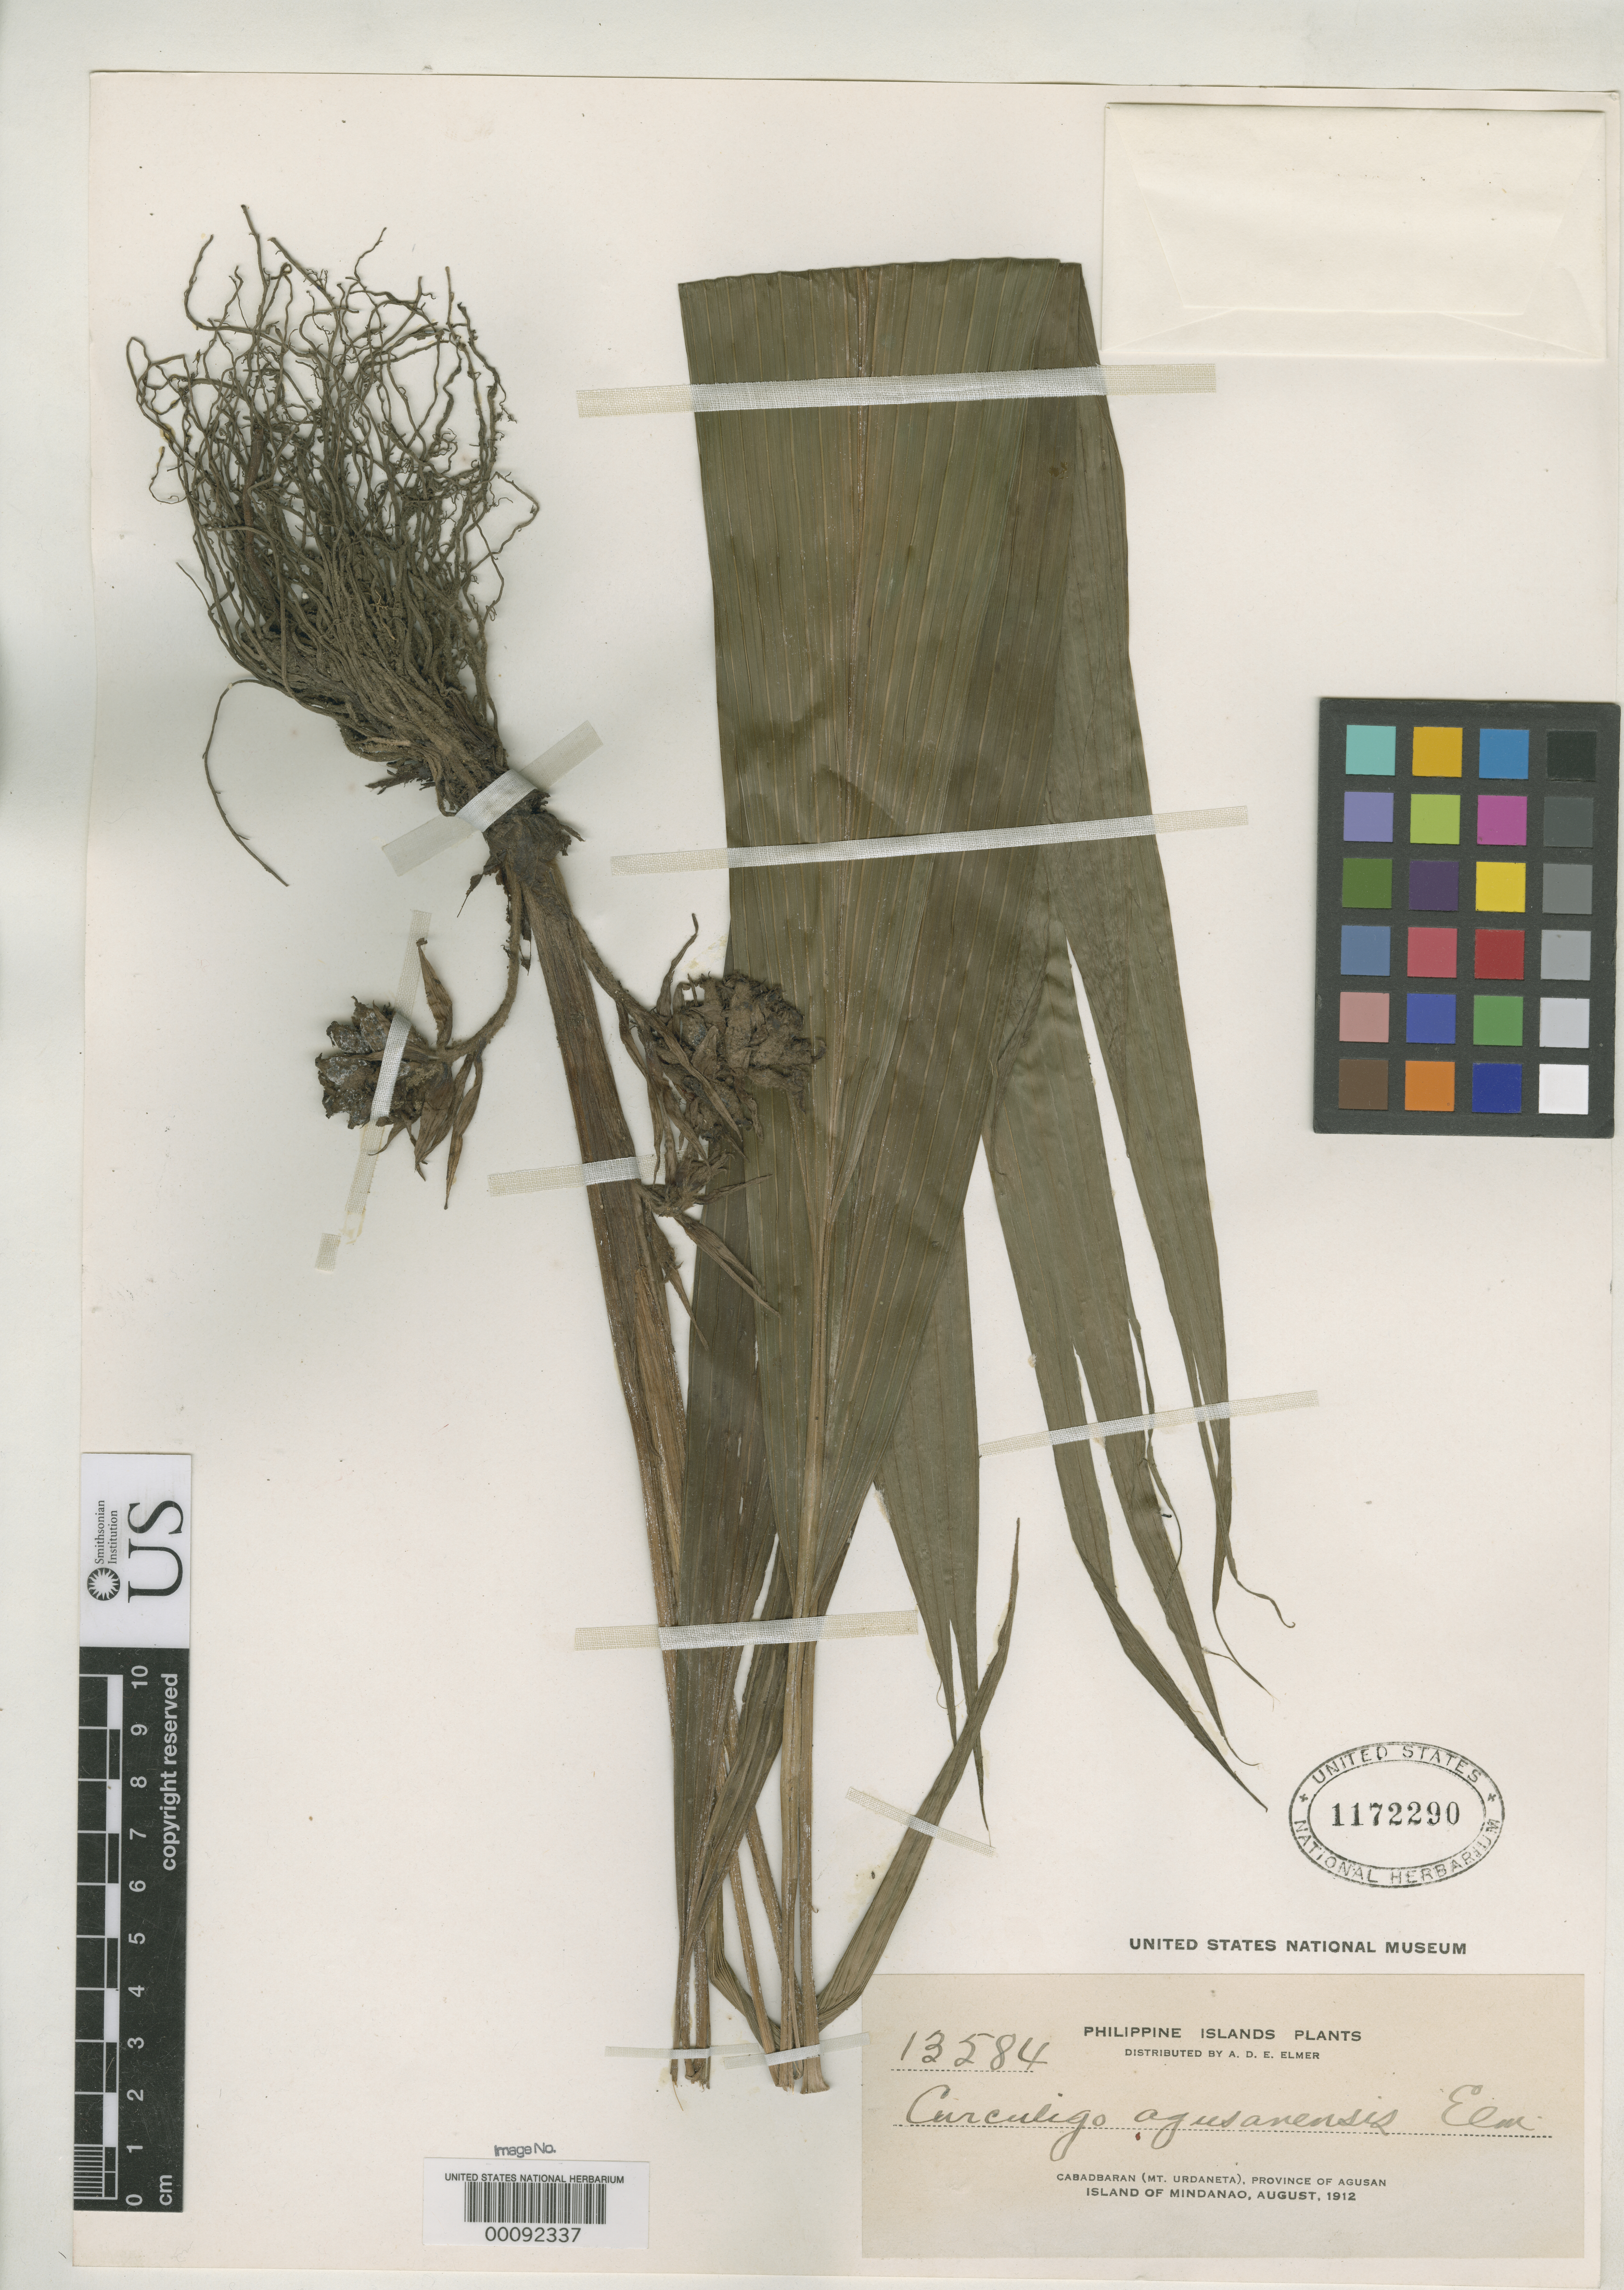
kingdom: Plantae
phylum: Tracheophyta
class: Liliopsida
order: Asparagales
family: Hypoxidaceae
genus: Curculigo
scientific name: Curculigo agusanensis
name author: Elmer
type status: Isotype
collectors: A. D. E. Elmer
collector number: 13584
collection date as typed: Aug 1912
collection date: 1912-08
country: Philippines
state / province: Caraga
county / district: Agusan del Norte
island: Mindanao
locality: Cabadbaran (Mt. Urdaneta), Province of Agusan, Island of Mindanao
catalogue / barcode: US 1172290